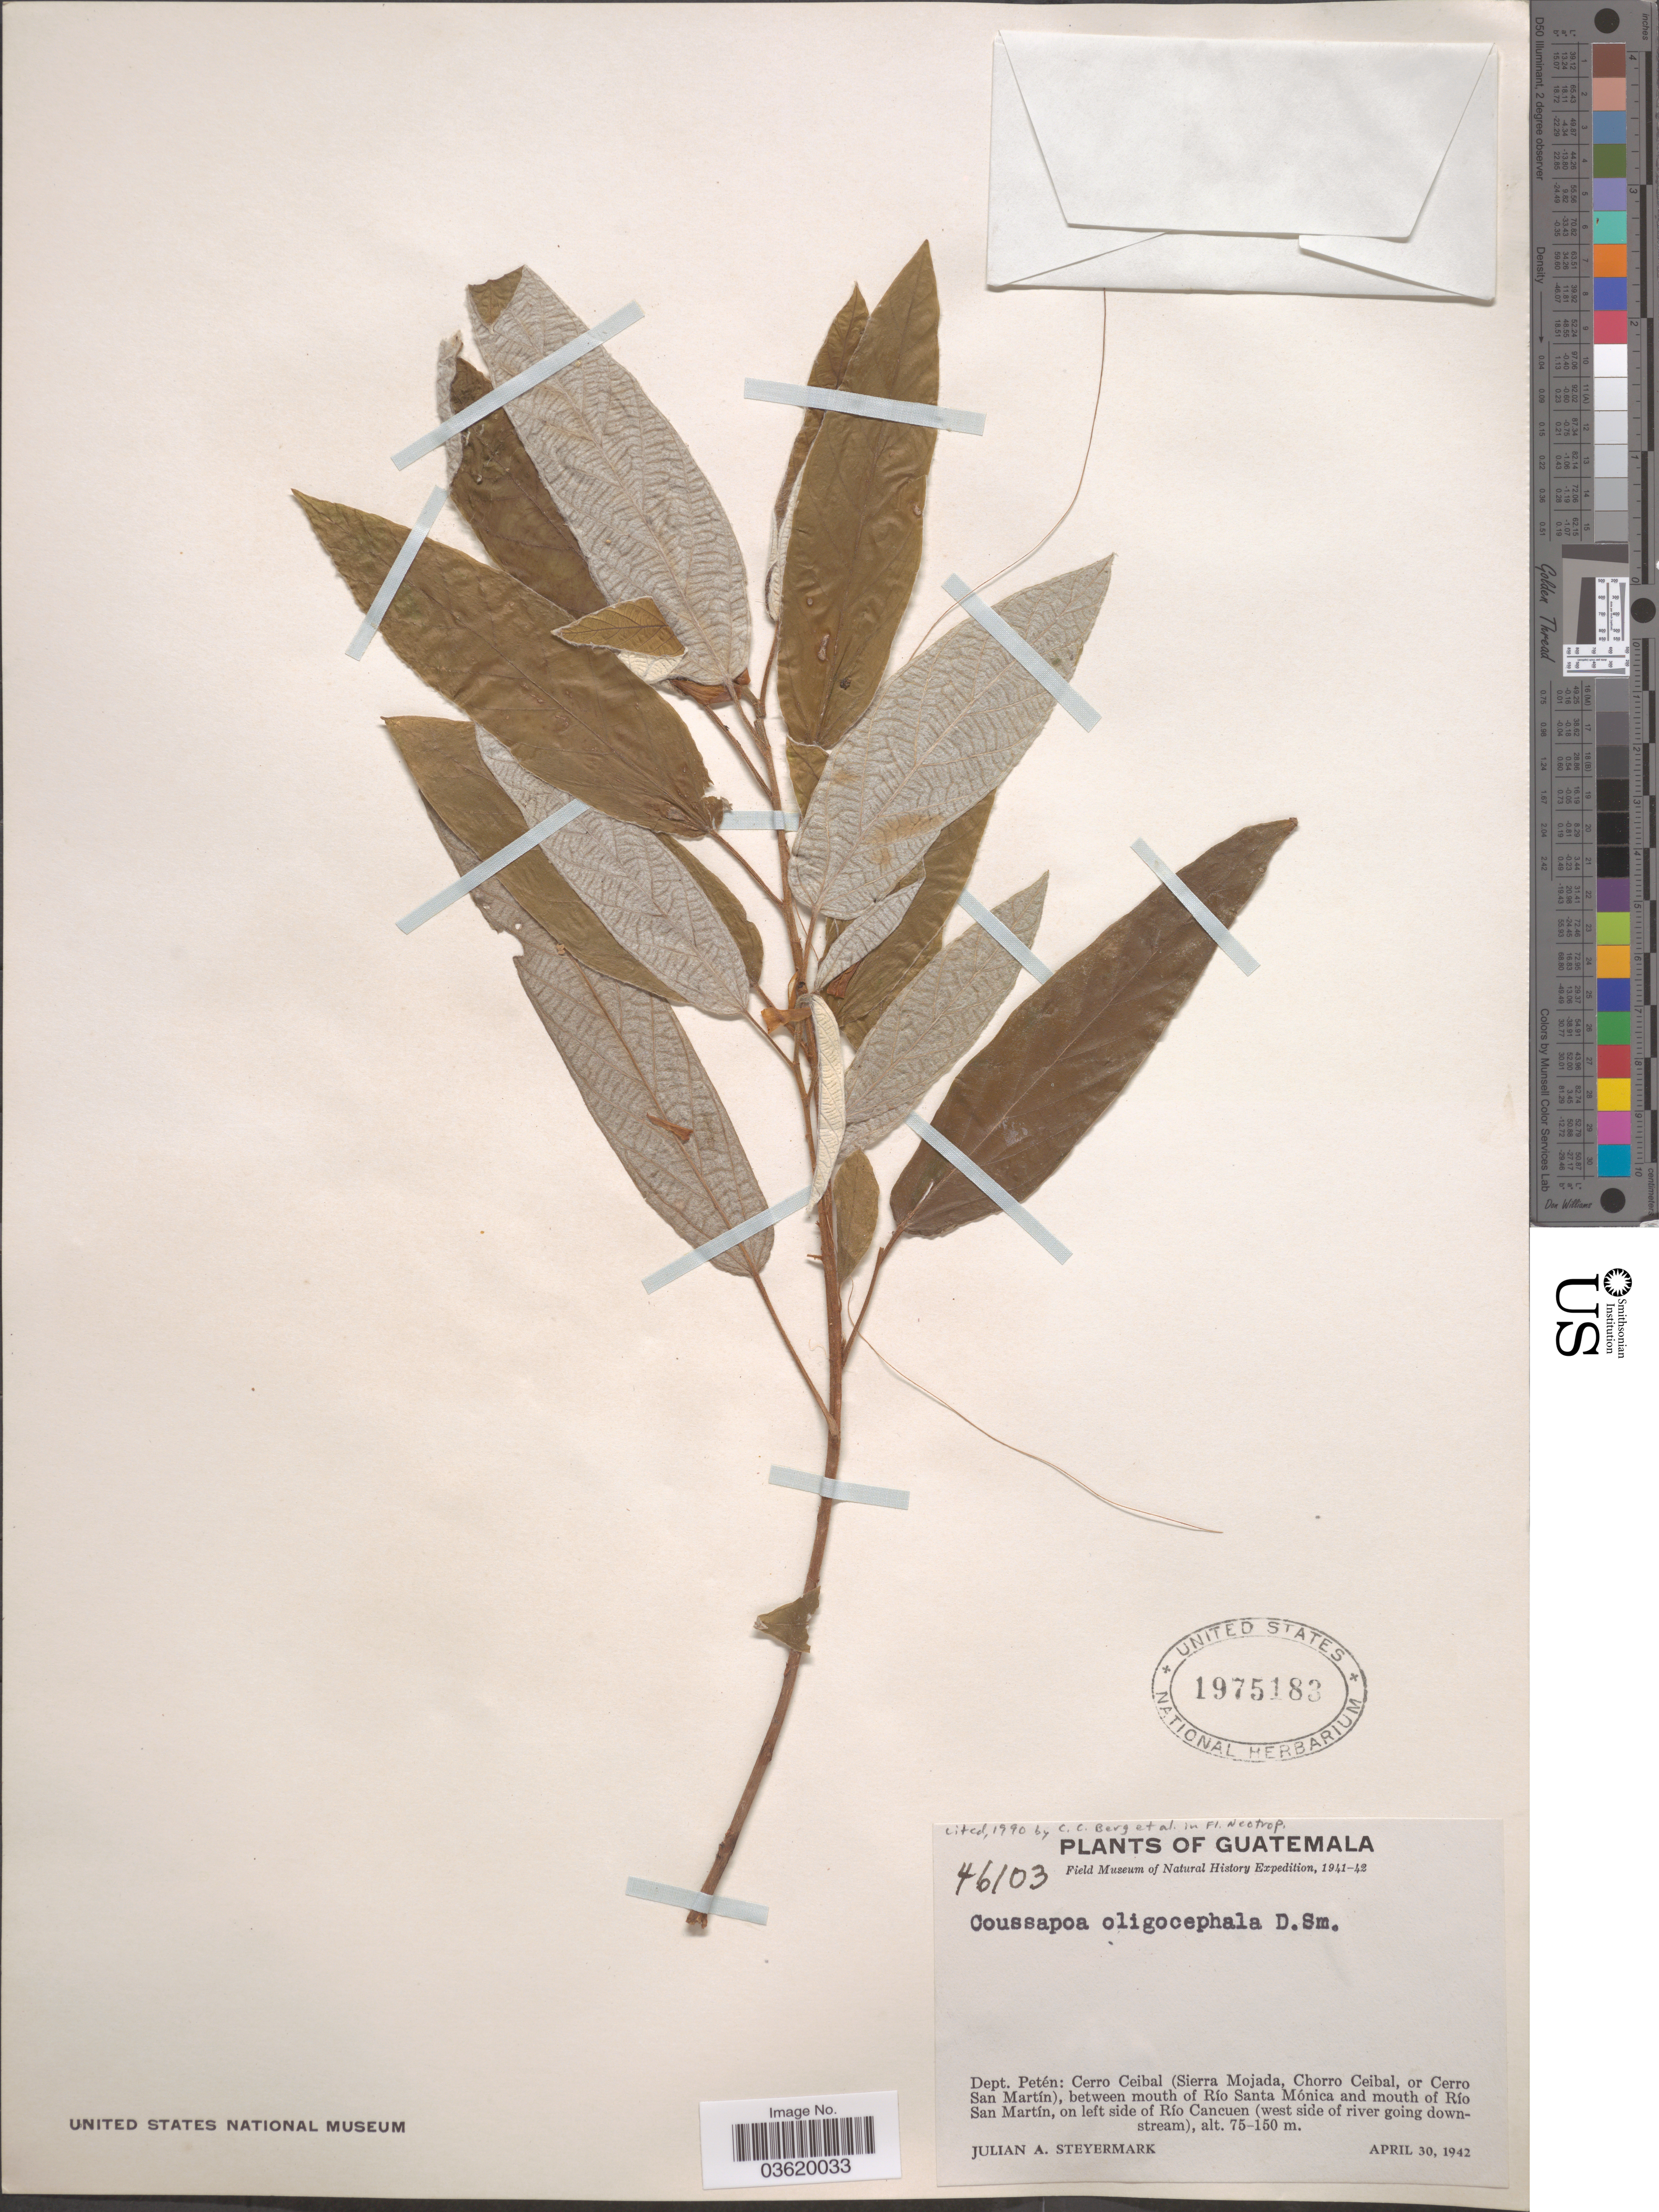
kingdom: Plantae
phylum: Tracheophyta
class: Magnoliopsida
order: Rosales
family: Urticaceae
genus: Coussapoa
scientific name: Coussapoa oligocephala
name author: Donn. Sm.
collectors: J. Steyermark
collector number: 46103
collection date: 1942-04-30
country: Guatemala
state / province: El Peten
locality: Dept. Petén: Cerro Ceibal (Sierra Mojada, Chorro Ceibal, or Cerro San Martín), between mouth of Río Santa Mónica and mouth of Río San Martín, on left side of Río Cancuen (west side of river going downstream).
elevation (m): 75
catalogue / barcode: US 1975183